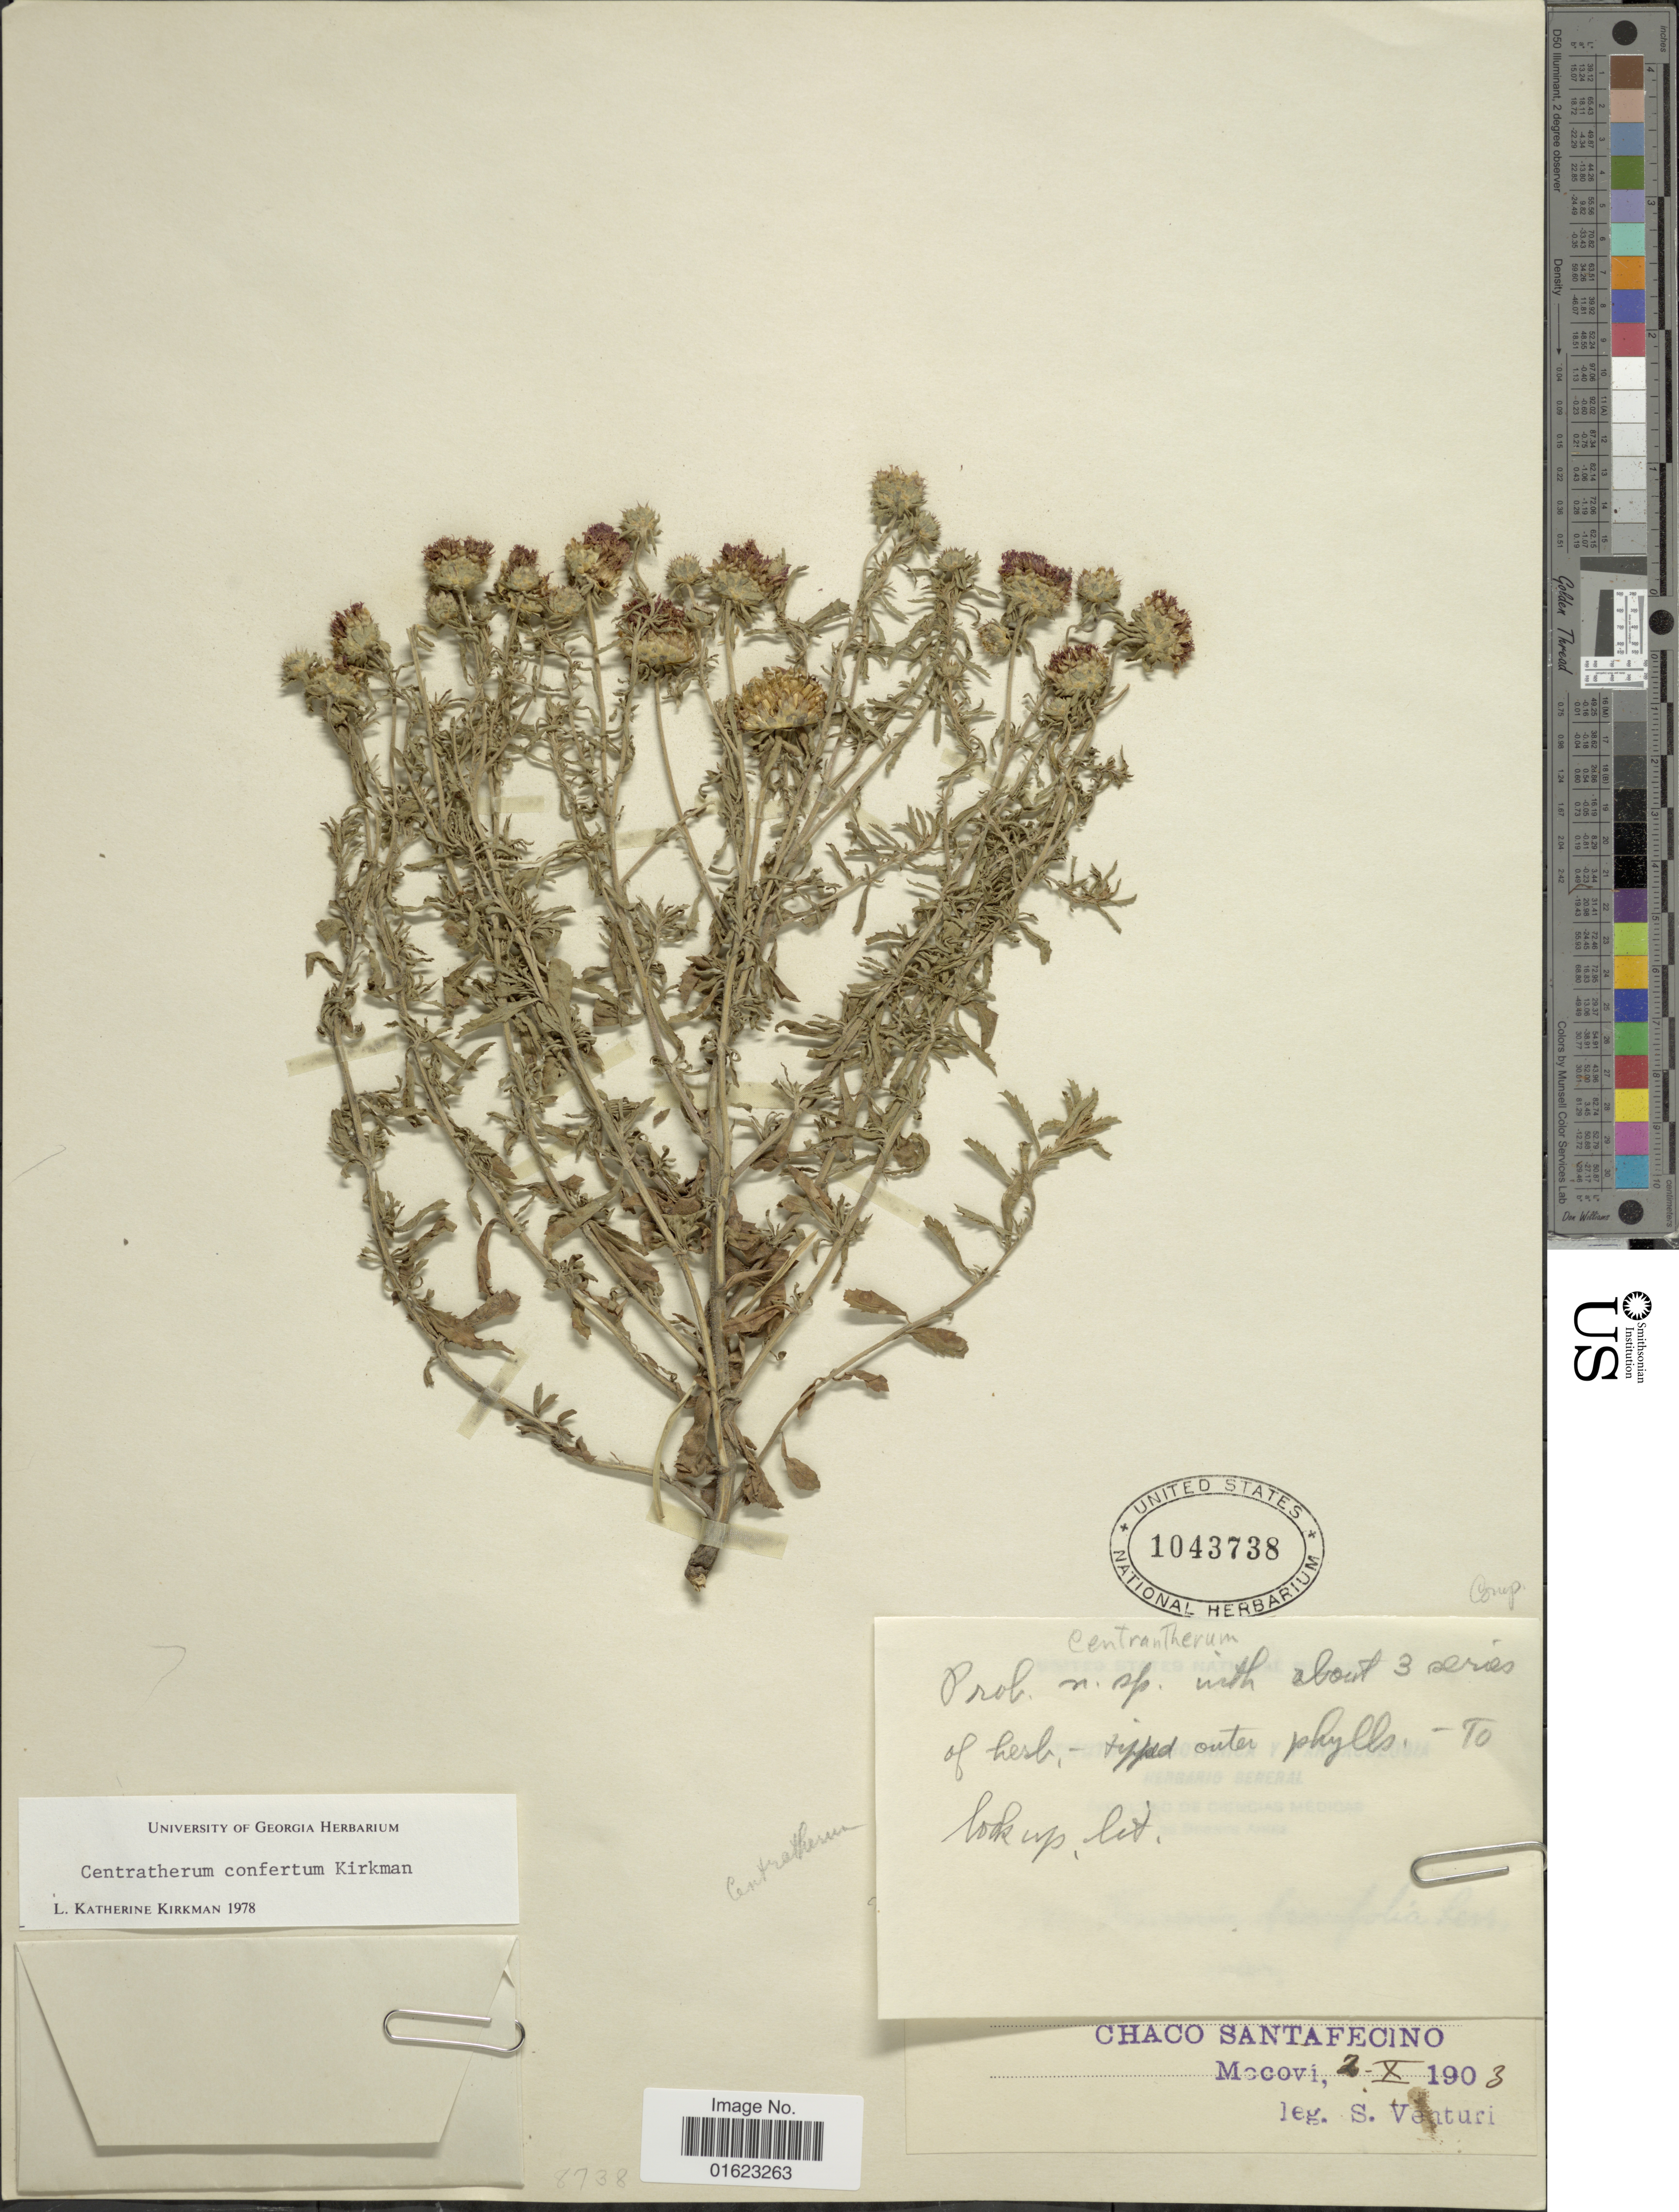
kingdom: Plantae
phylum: Tracheophyta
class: Magnoliopsida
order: Asterales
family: Asteraceae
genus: Centratherum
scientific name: Centratherum confertum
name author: Kirkman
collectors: S. Venturi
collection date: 1903-10-02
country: Argentina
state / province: Chaco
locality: Chaco Santofecino, Mocovi.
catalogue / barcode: US 1043738